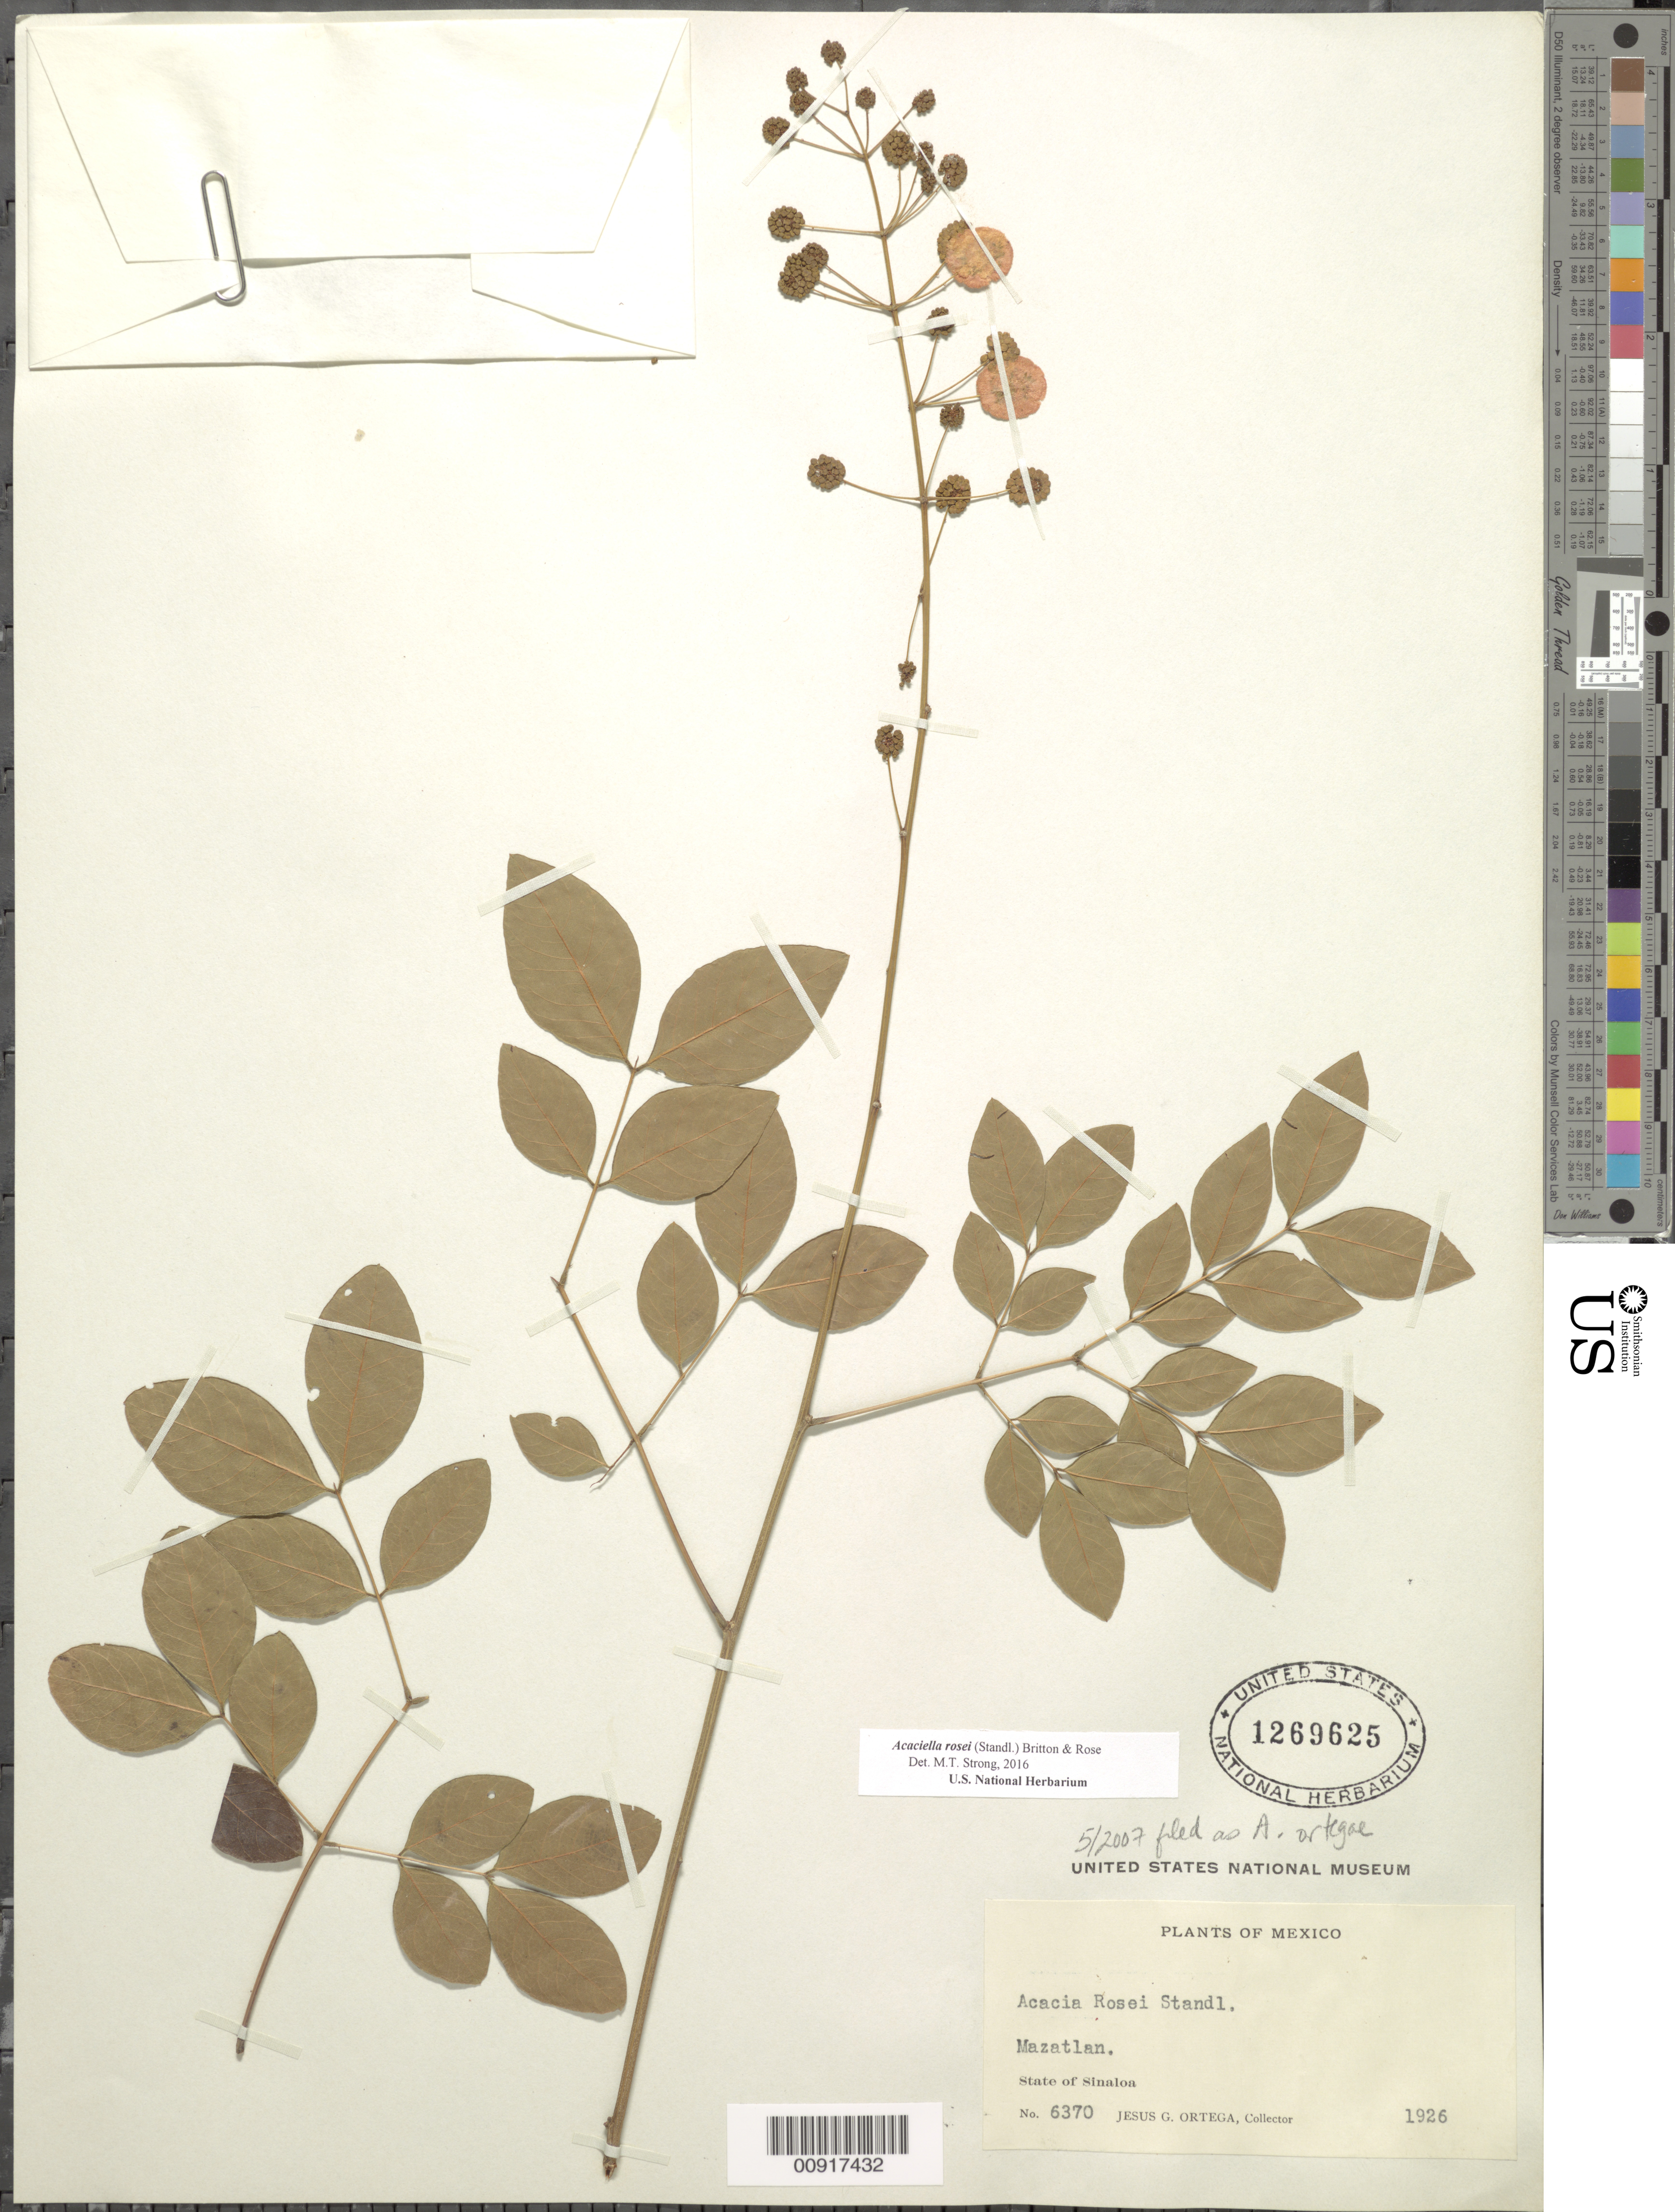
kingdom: Plantae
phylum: Tracheophyta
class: Magnoliopsida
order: Fabales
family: Fabaceae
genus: Acaciella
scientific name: Acaciella rosei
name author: (Standl.) Britton & Rose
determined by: Strong, M. T., (US), Smithsonian Institution - National Museum of Natural History (UNITED STATES)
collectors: J. Ortega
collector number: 6370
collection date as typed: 1926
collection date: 1926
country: Mexico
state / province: Sinaloa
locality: Mazatlán, State of Sinaloa.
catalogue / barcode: US 1269625